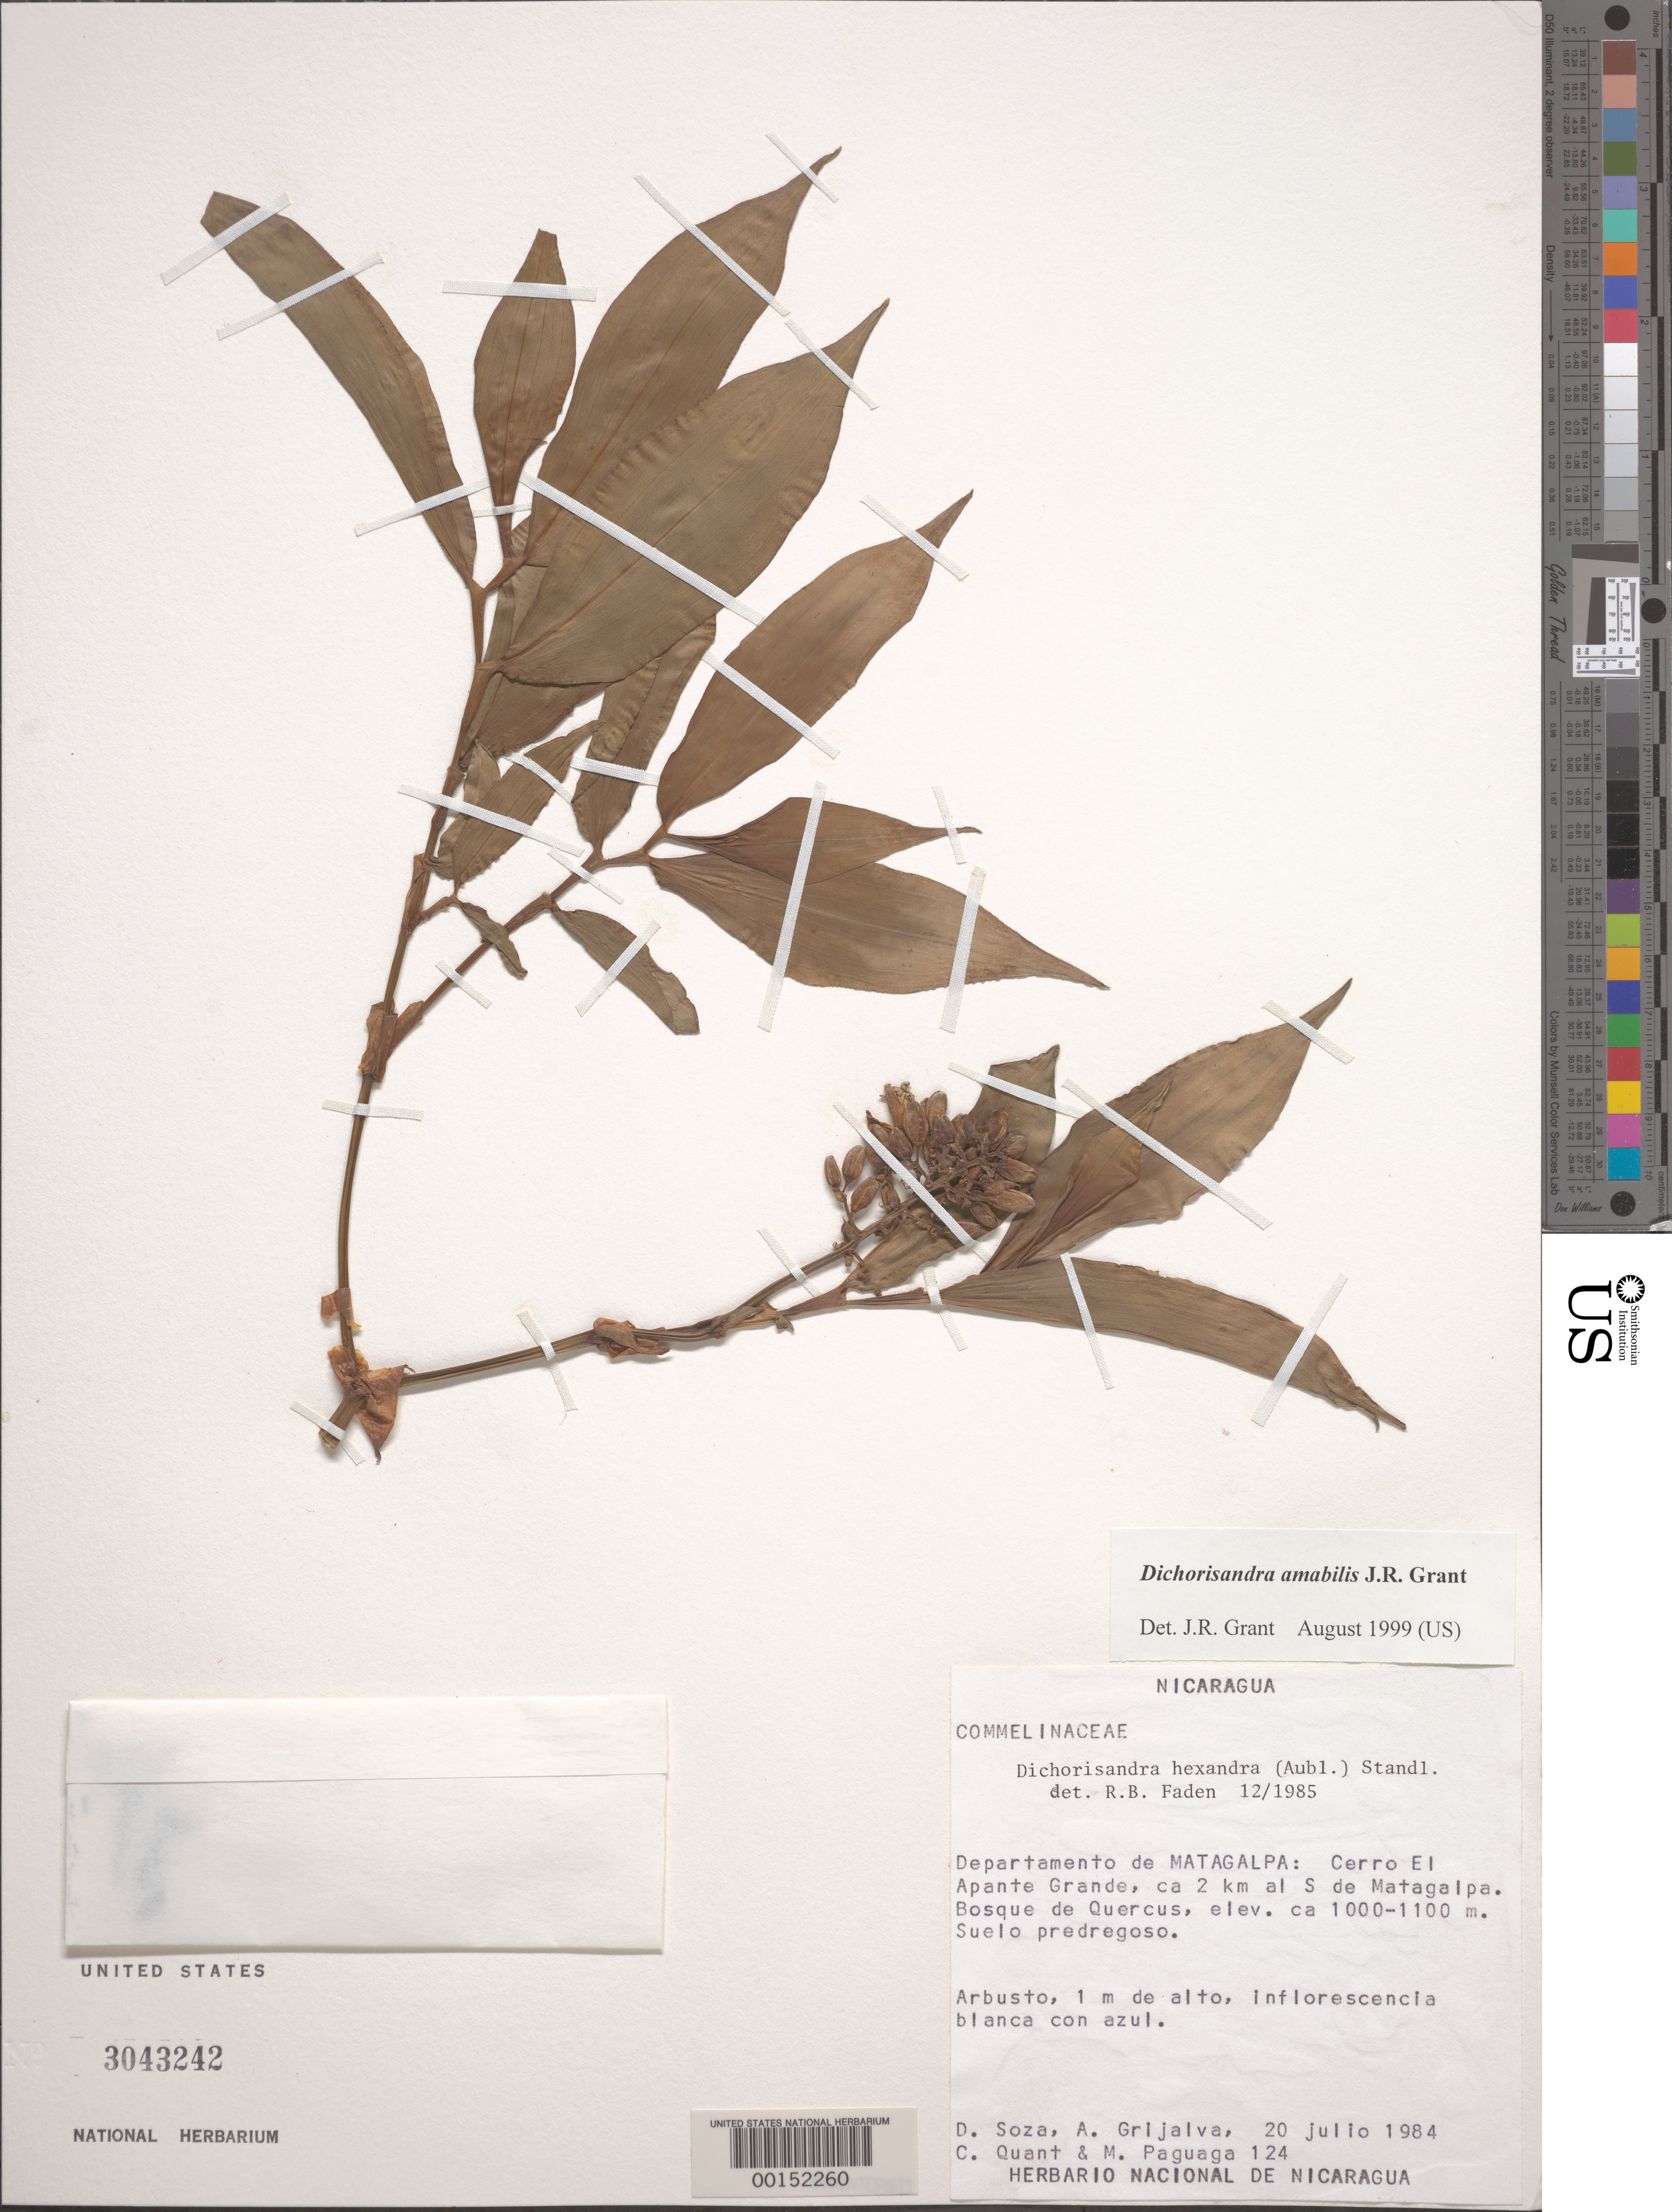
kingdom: Plantae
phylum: Tracheophyta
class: Liliopsida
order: Commelinales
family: Commelinaceae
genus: Dichorisandra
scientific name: Dichorisandra hexandra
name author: (Aubl.) Standl.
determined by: Faden, Robert B., (US), Smithsonian Institution - National Museum of Natural History (UNITED STATES)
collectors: D. Soza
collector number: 124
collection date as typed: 20 Jul 1984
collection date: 1984-07-20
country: Nicaragua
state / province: Matagalpa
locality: S of matagalpa, cerro el apante grande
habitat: Stony soil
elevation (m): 1000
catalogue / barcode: US 3043242